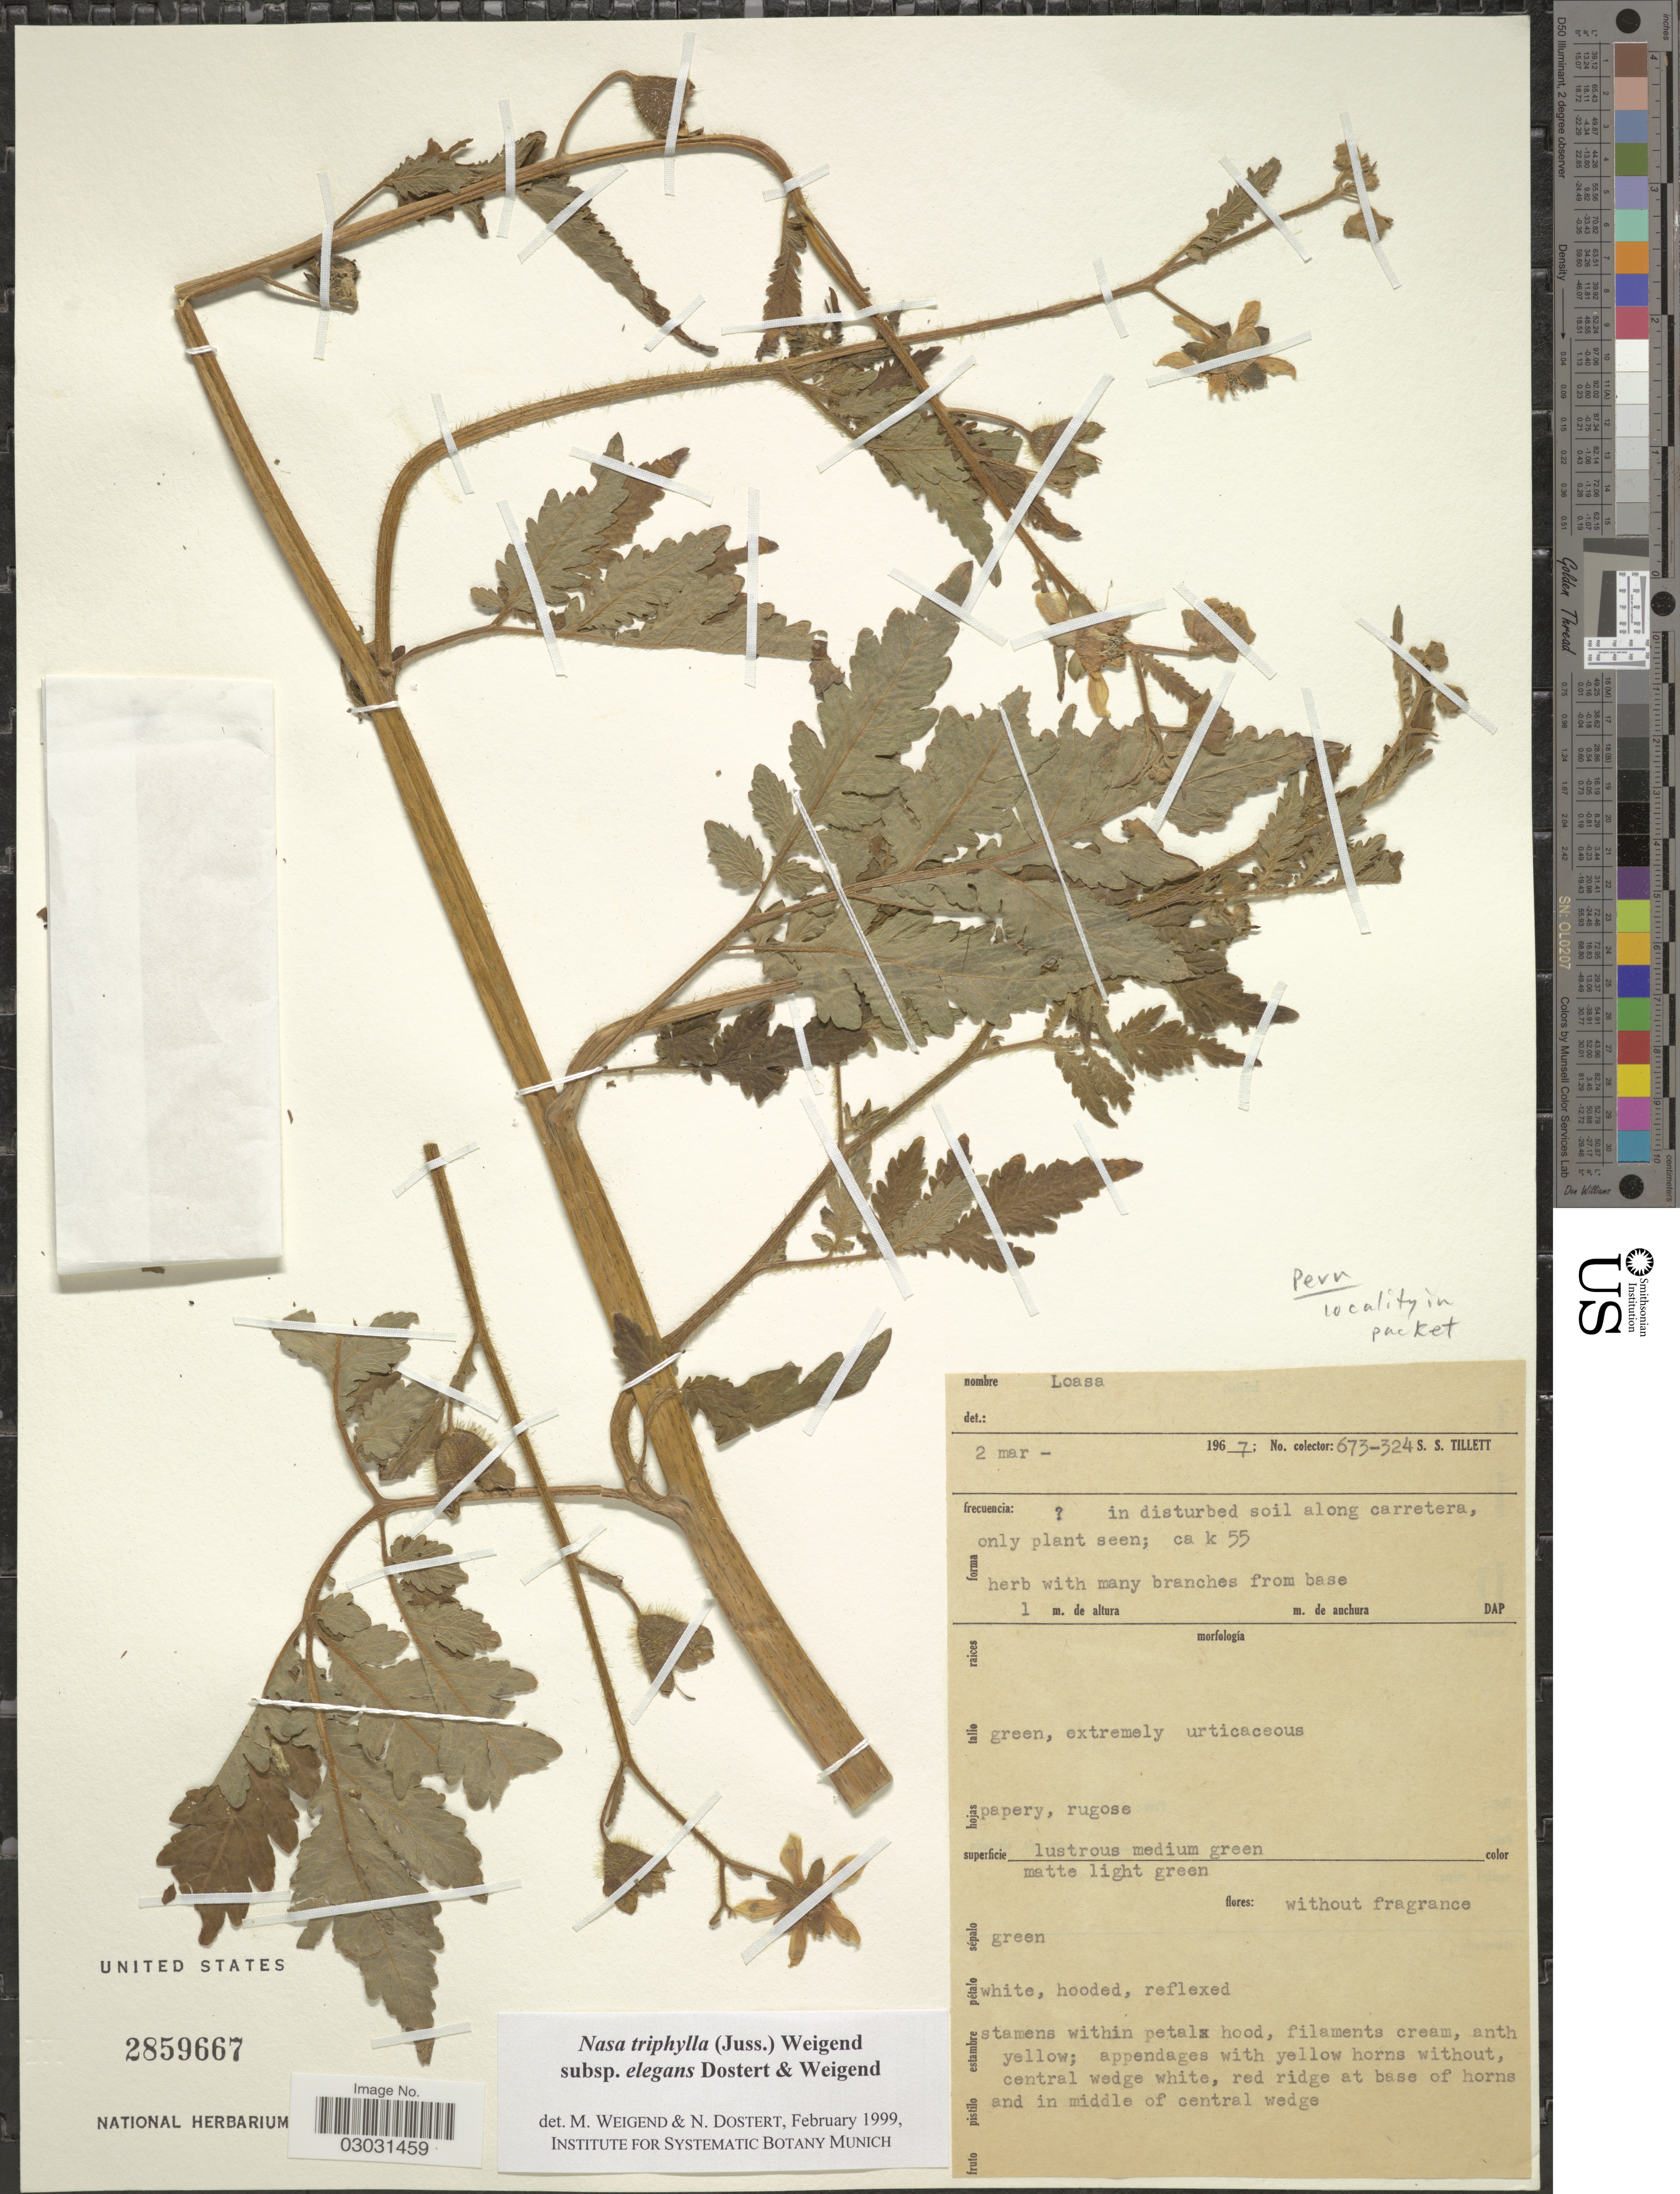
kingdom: Plantae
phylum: Tracheophyta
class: Magnoliopsida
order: Cornales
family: Loasaceae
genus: Nasa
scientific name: Nasa triphylla subsp. elegans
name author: Dostert & Weigend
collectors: S. S. Tillett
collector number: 673-324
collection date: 1967-03-02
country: Peru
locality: Ca k 55.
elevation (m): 1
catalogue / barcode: US 2859667